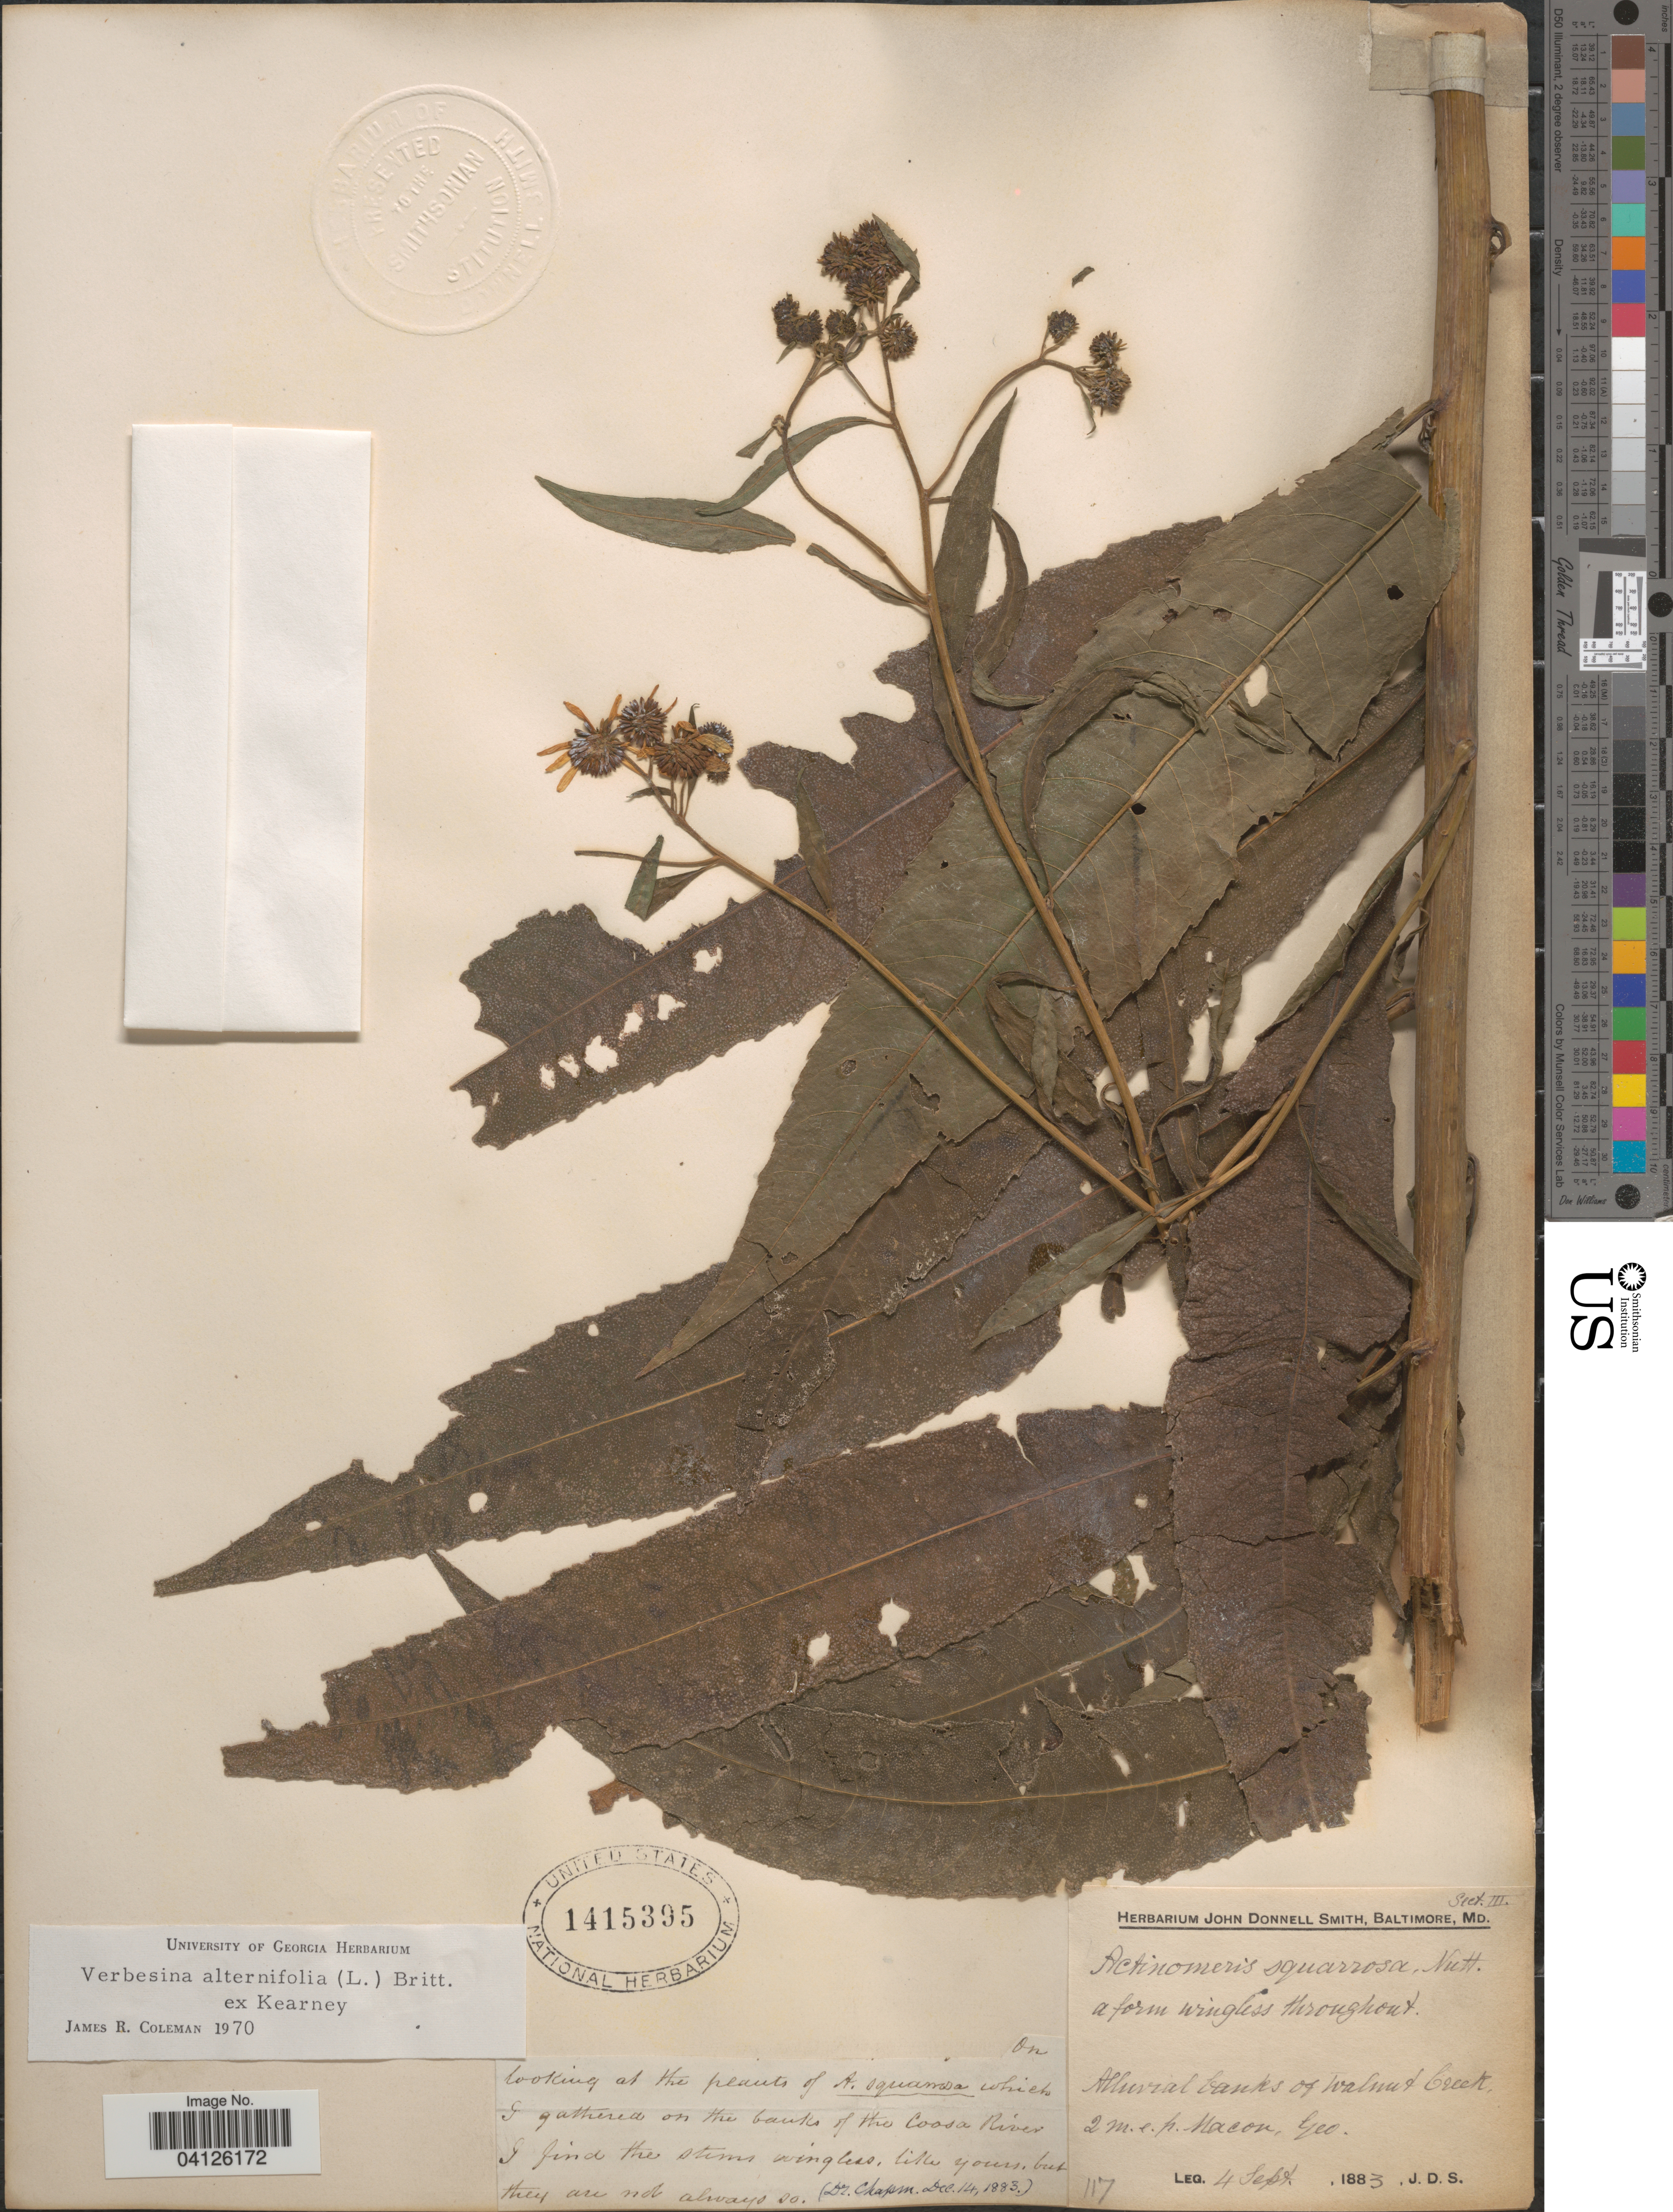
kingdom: Plantae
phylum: Tracheophyta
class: Magnoliopsida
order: Asterales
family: Asteraceae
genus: Verbesina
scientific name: Verbesina alternifolia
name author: (L.) Britton ex Kearney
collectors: J. Donnell Smith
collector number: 117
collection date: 1883-09-04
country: United States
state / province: Georgia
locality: Alluvial banks of Walnut Creek, 2 m.e.p. Macon.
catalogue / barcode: US 1415395